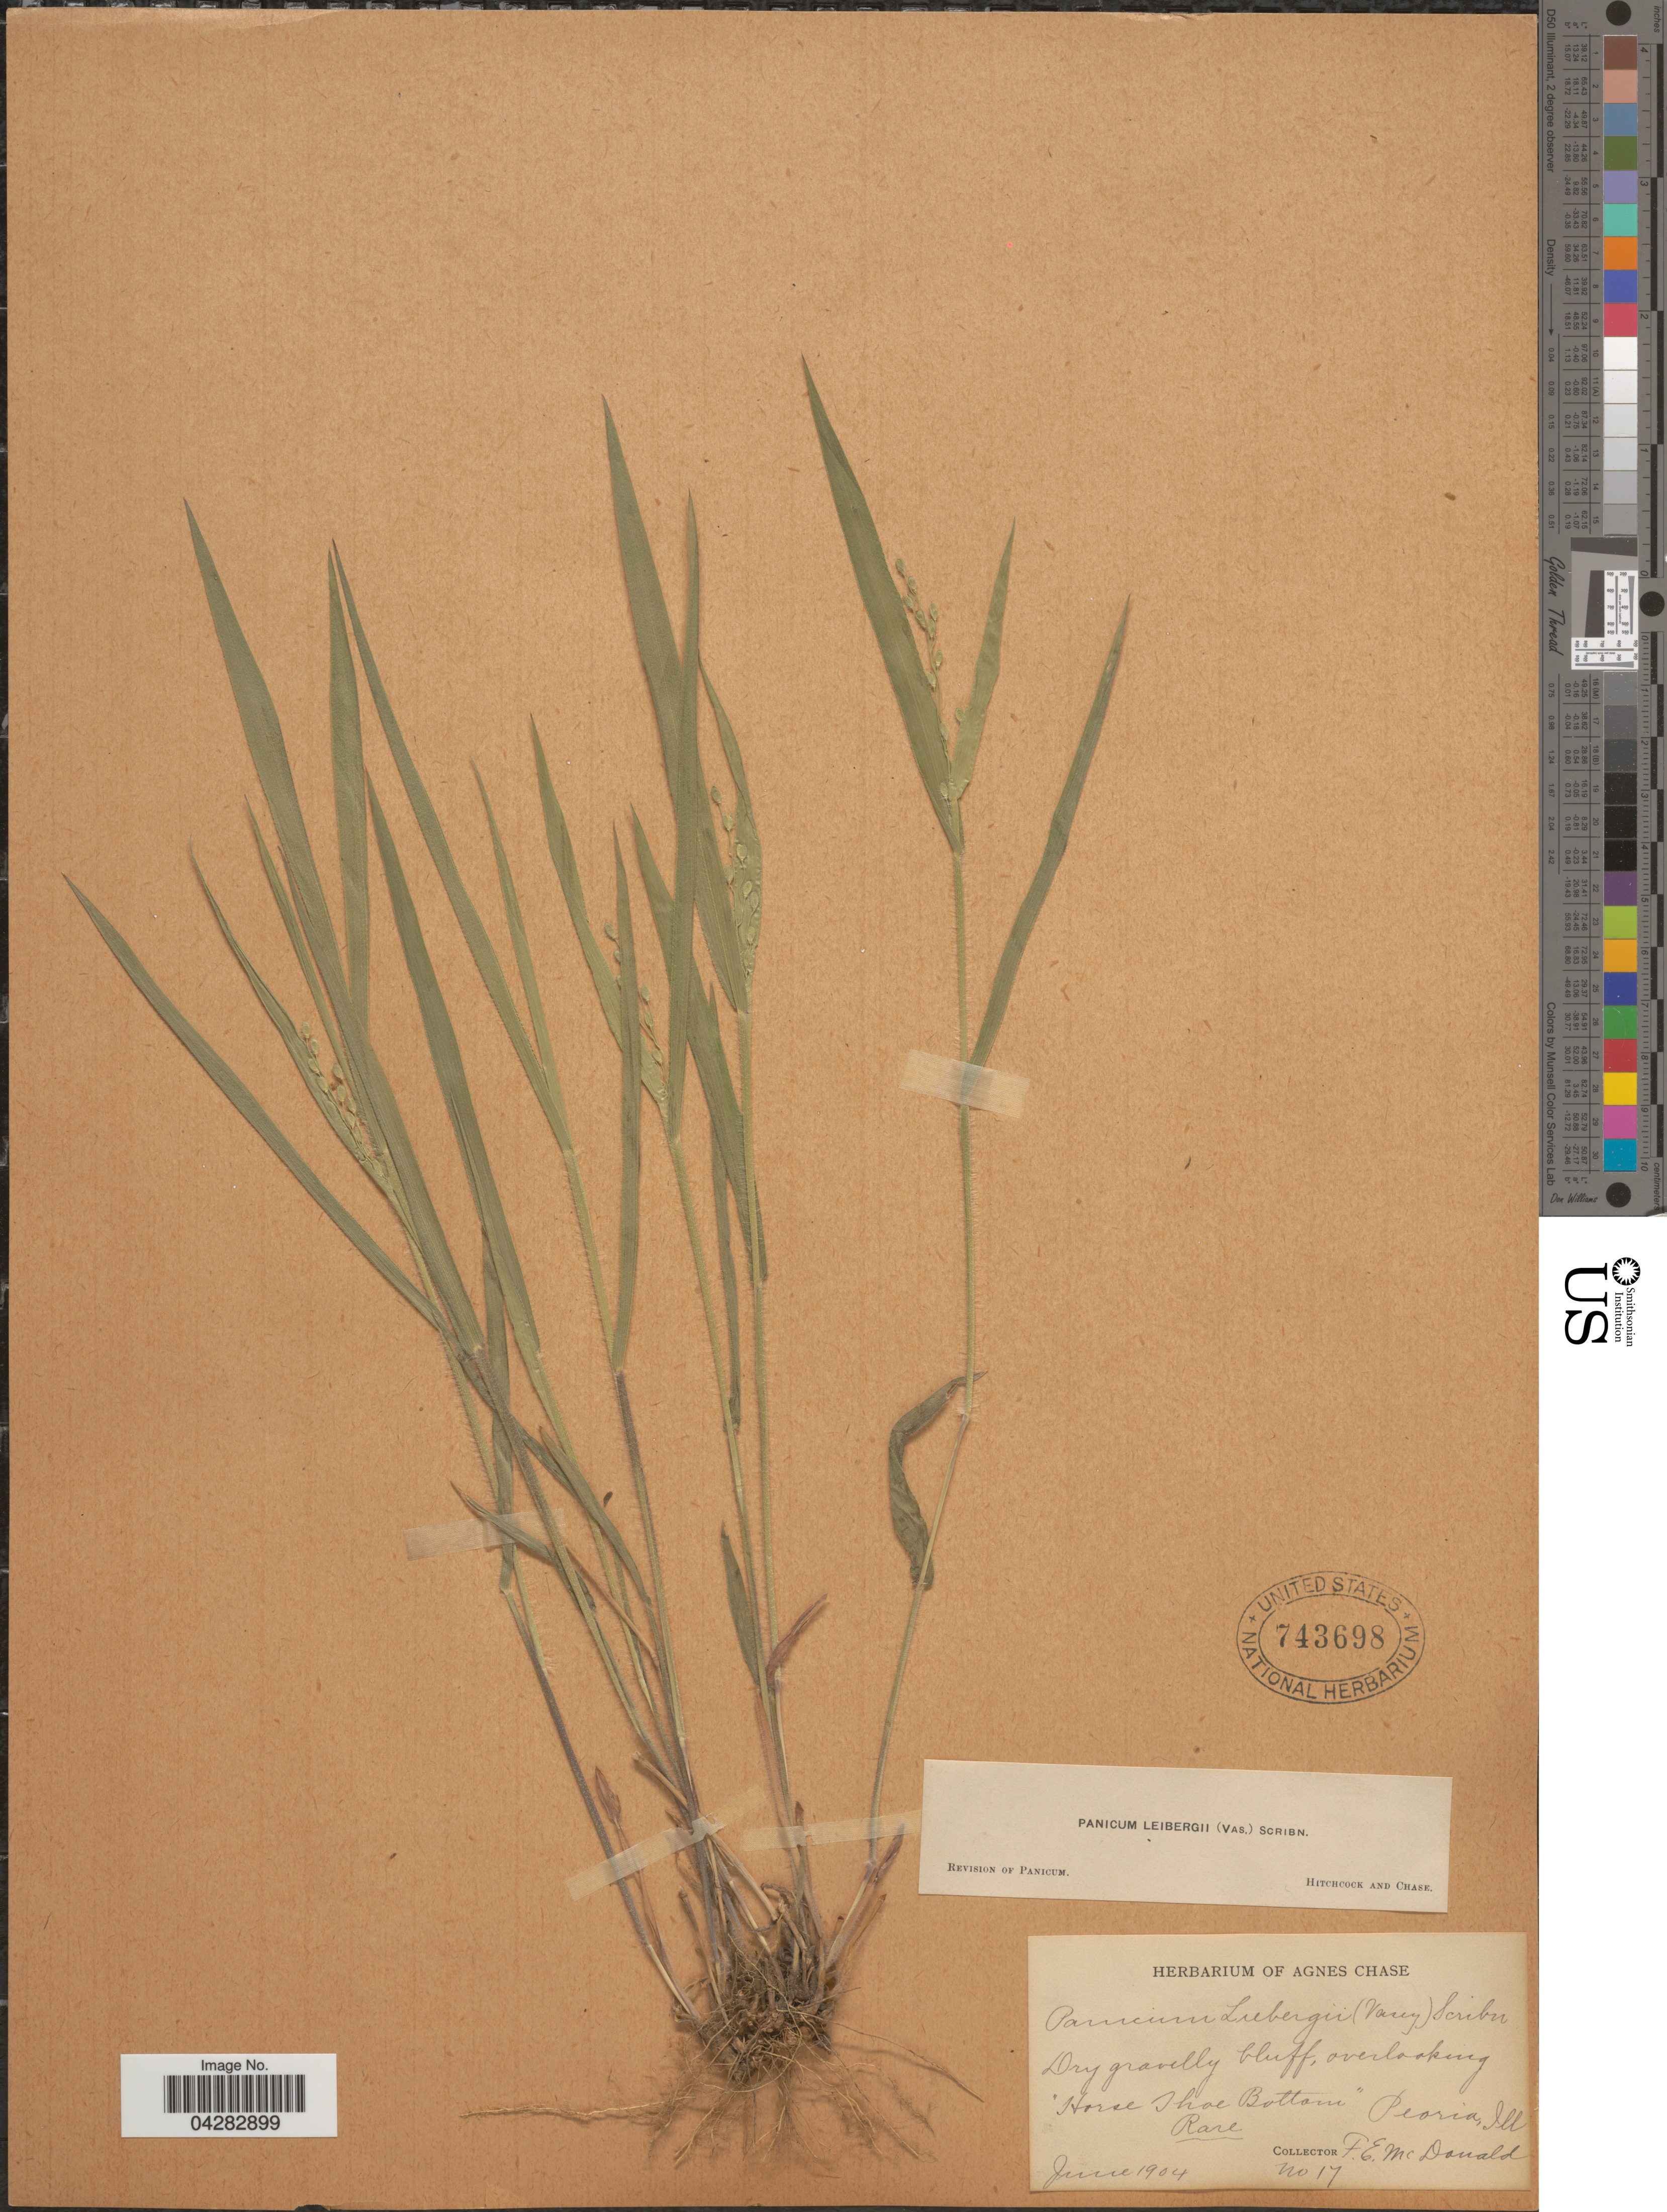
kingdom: Plantae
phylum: Tracheophyta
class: Liliopsida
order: Poales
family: Poaceae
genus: Dichanthelium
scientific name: Dichanthelium leibergii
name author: (Vasey) Gould & C.A. Clark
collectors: F. E. McDonald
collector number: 17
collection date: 1904-06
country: United States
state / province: Illinois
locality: Dry gravelly bluff, overlooking "Horse Shoe Bottom". Peoria.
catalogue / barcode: US 743698